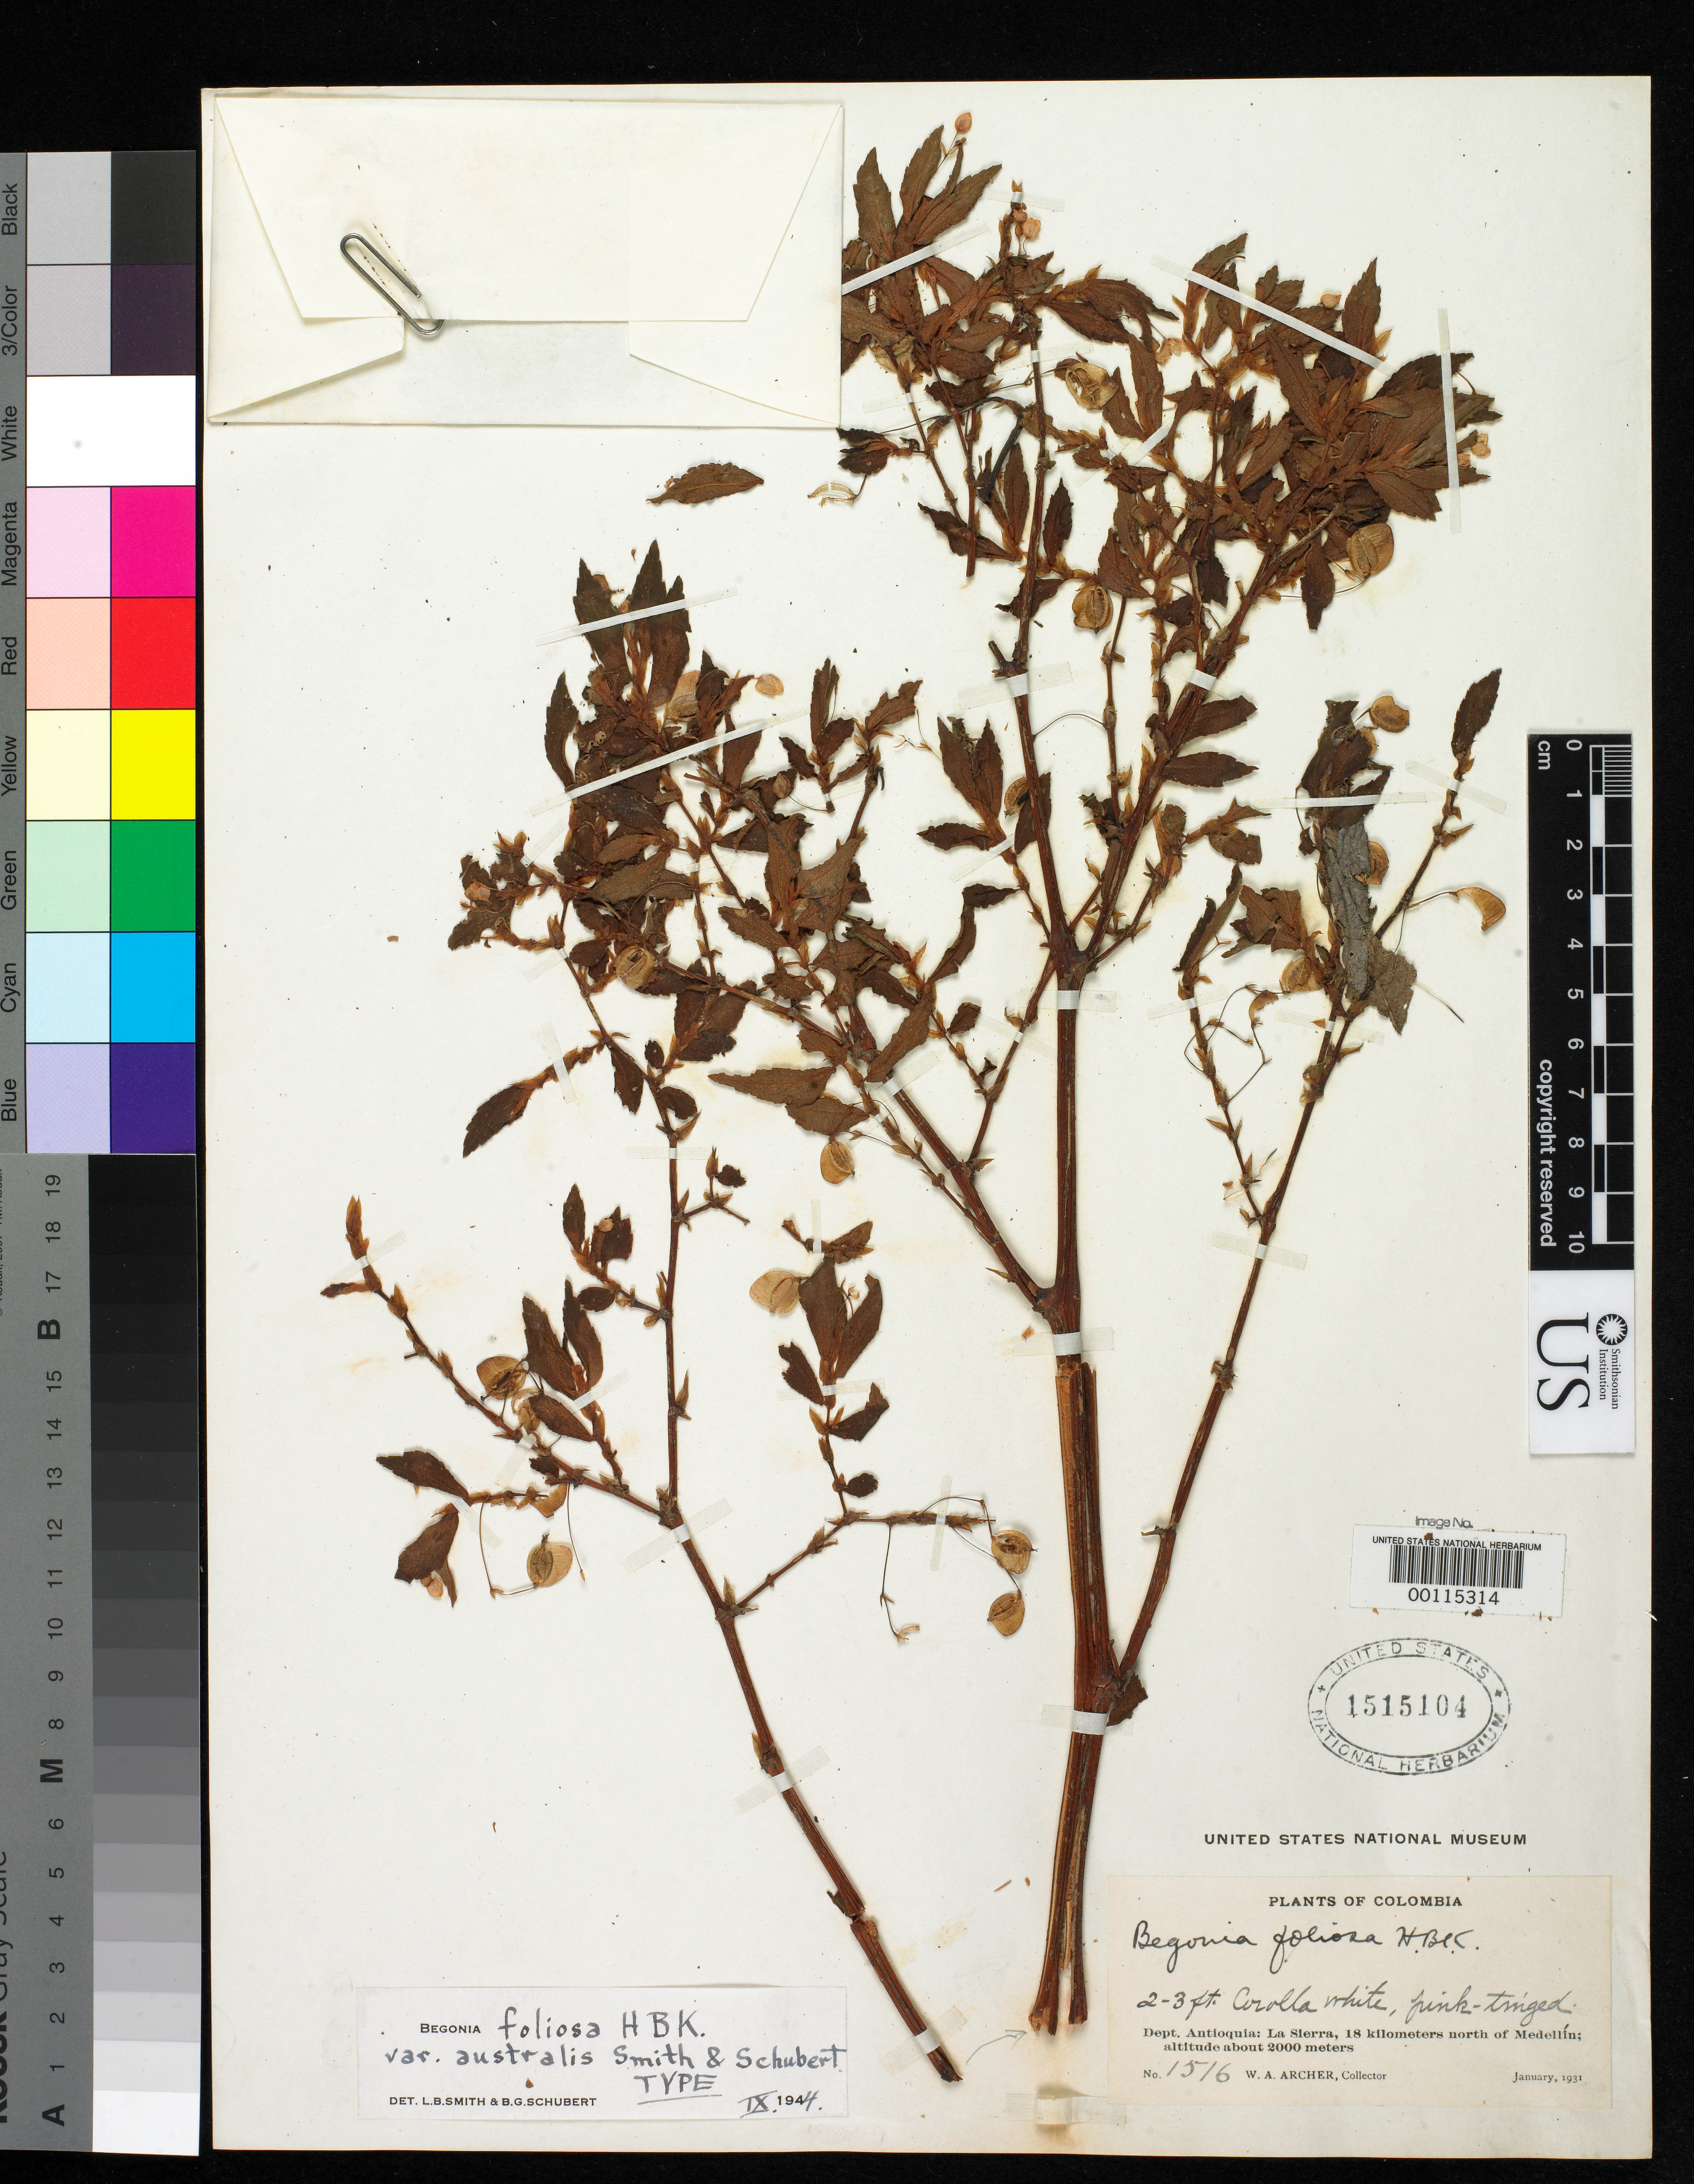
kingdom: Plantae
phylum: Tracheophyta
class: Magnoliopsida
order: Cucurbitales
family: Begoniaceae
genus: Begonia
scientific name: Begonia foliosa var. australis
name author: L.B. Sm. & B.G. Schub.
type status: Holotype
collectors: W. A. Archer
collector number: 1516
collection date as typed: Jan 1931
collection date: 1931-01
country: Colombia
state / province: Antioquia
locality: La Sierra, 18 km N of Medellin.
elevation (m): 2000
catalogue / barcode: US 1515104